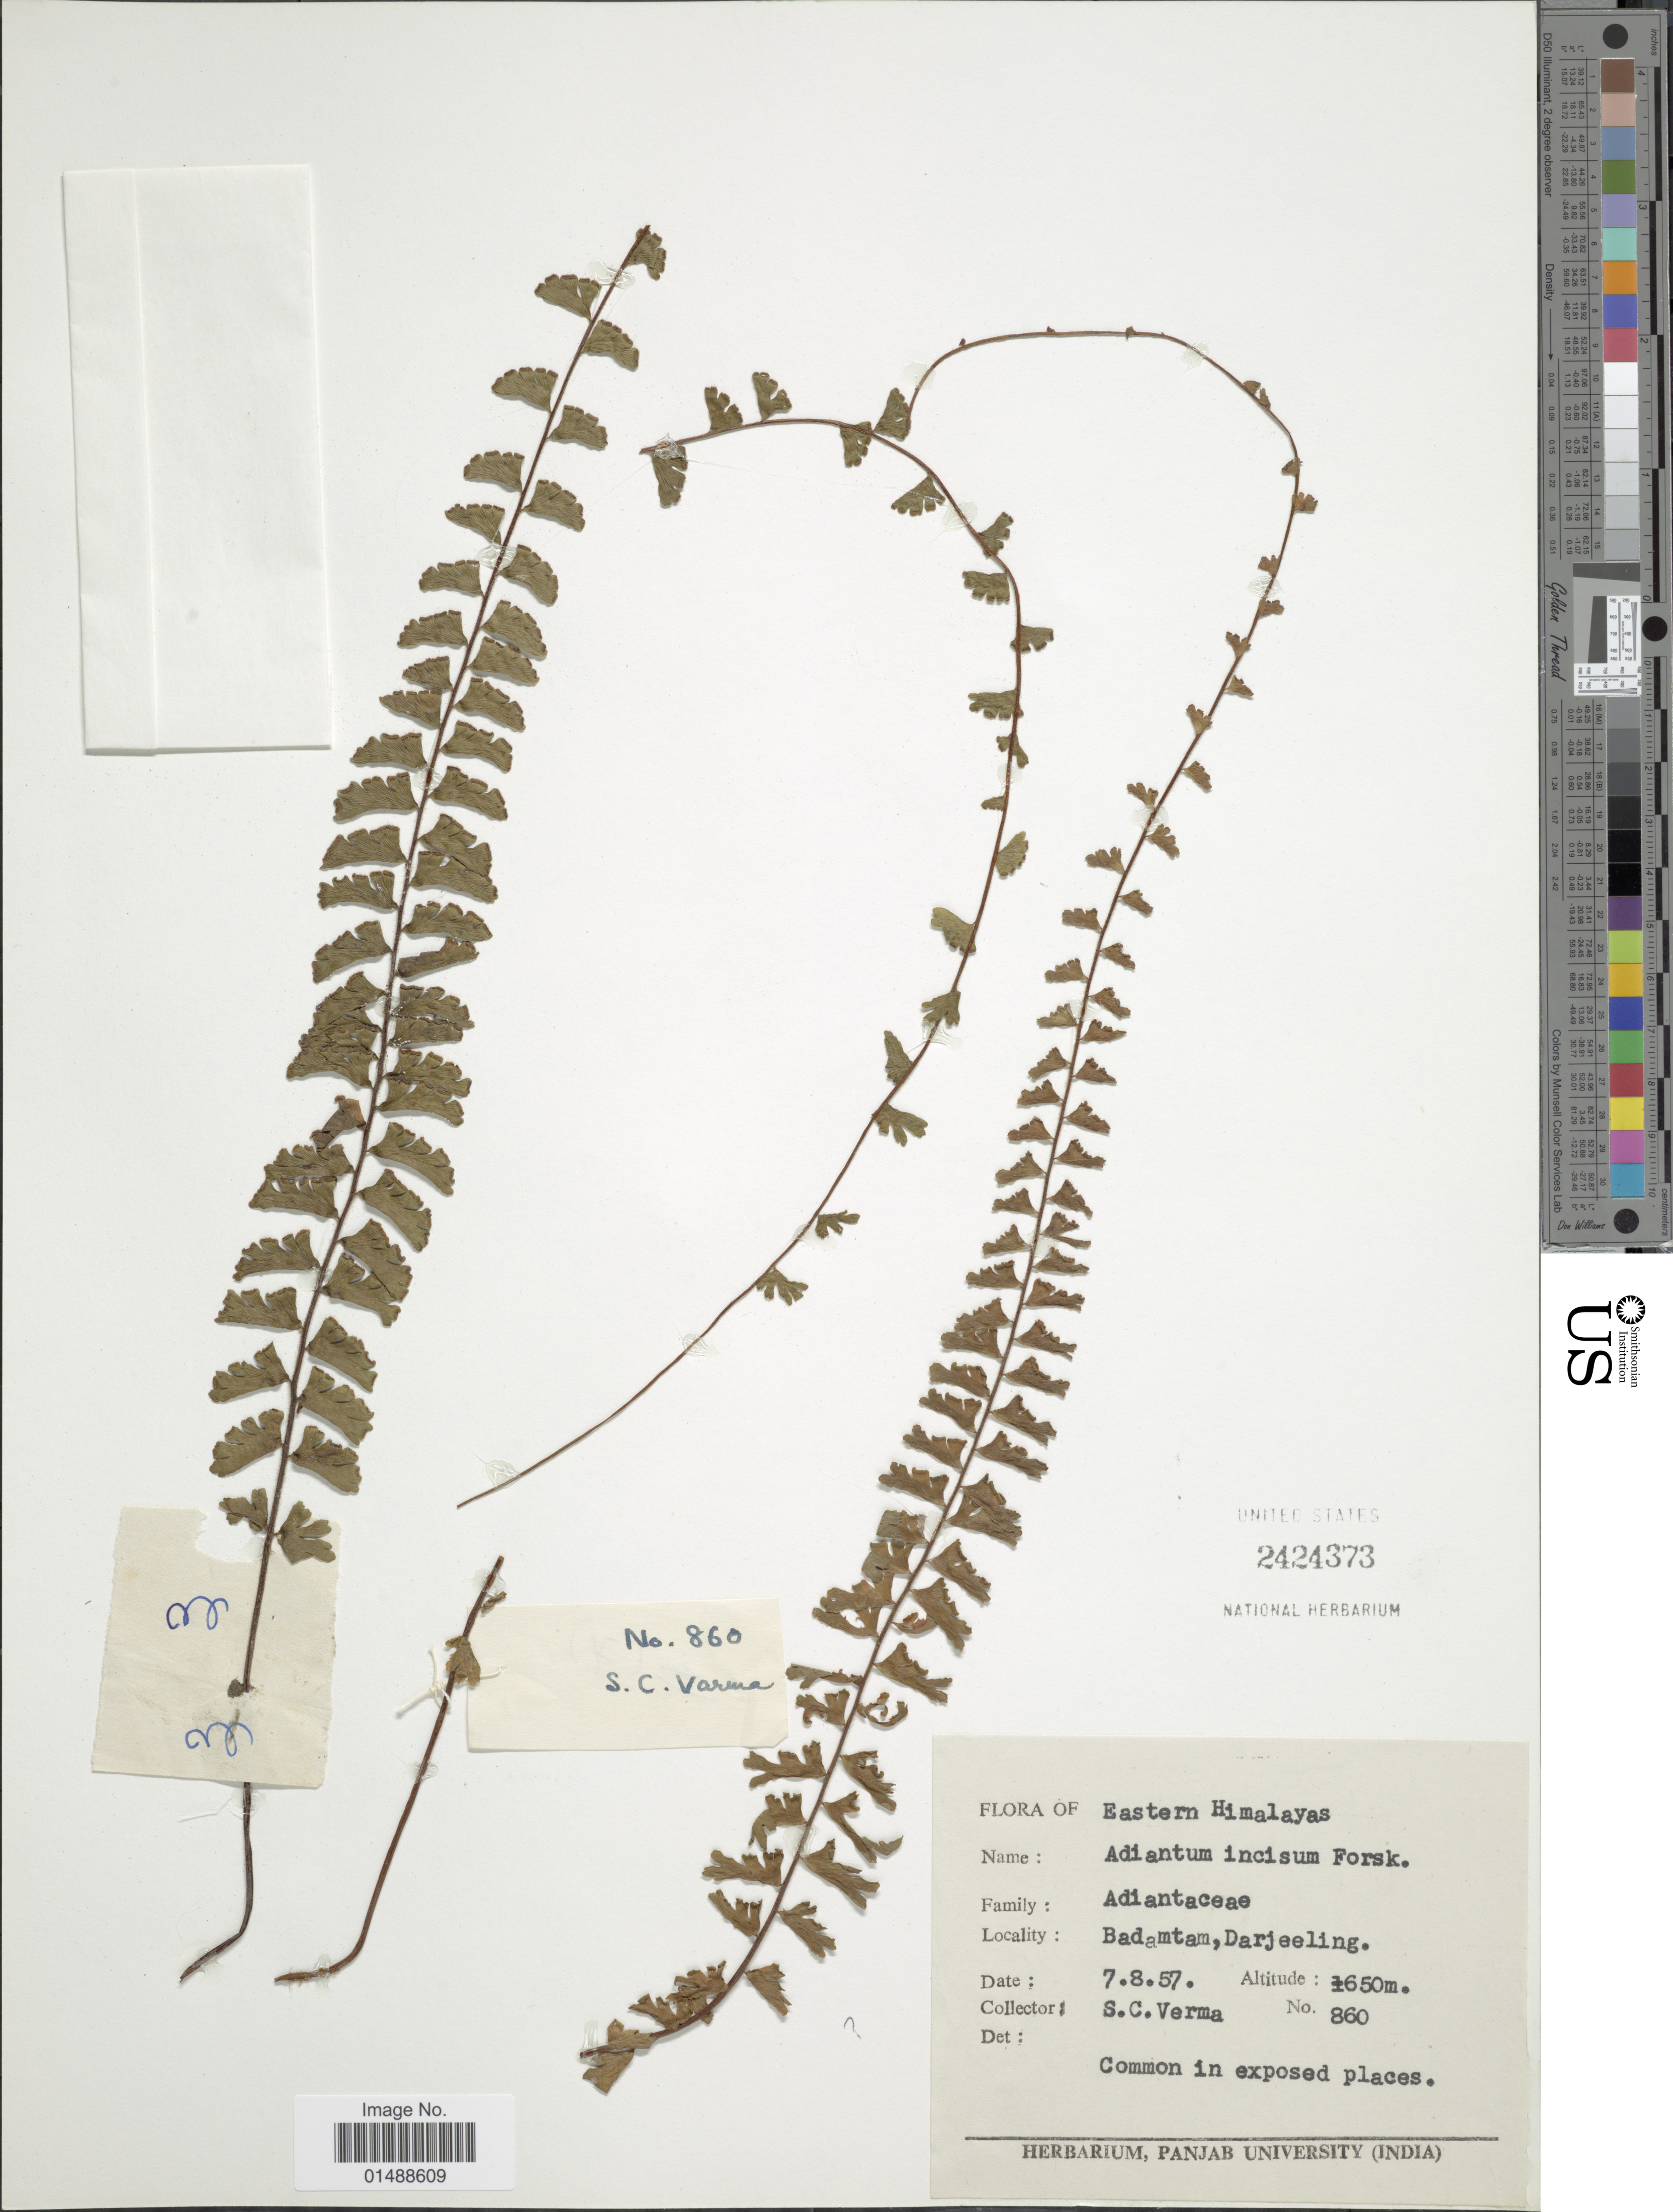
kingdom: Plantae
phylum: Tracheophyta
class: Polypodiopsida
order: Polypodiales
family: Pteridaceae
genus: Adiantum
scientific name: Adiantum incisum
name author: Forssk.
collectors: S. Verma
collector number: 860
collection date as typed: Transcribed d/m/y: 7/8/57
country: India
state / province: West Bengal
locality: Eastern Himalayas, Badamtam, Darjeeling.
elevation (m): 1650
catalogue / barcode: US 2424373